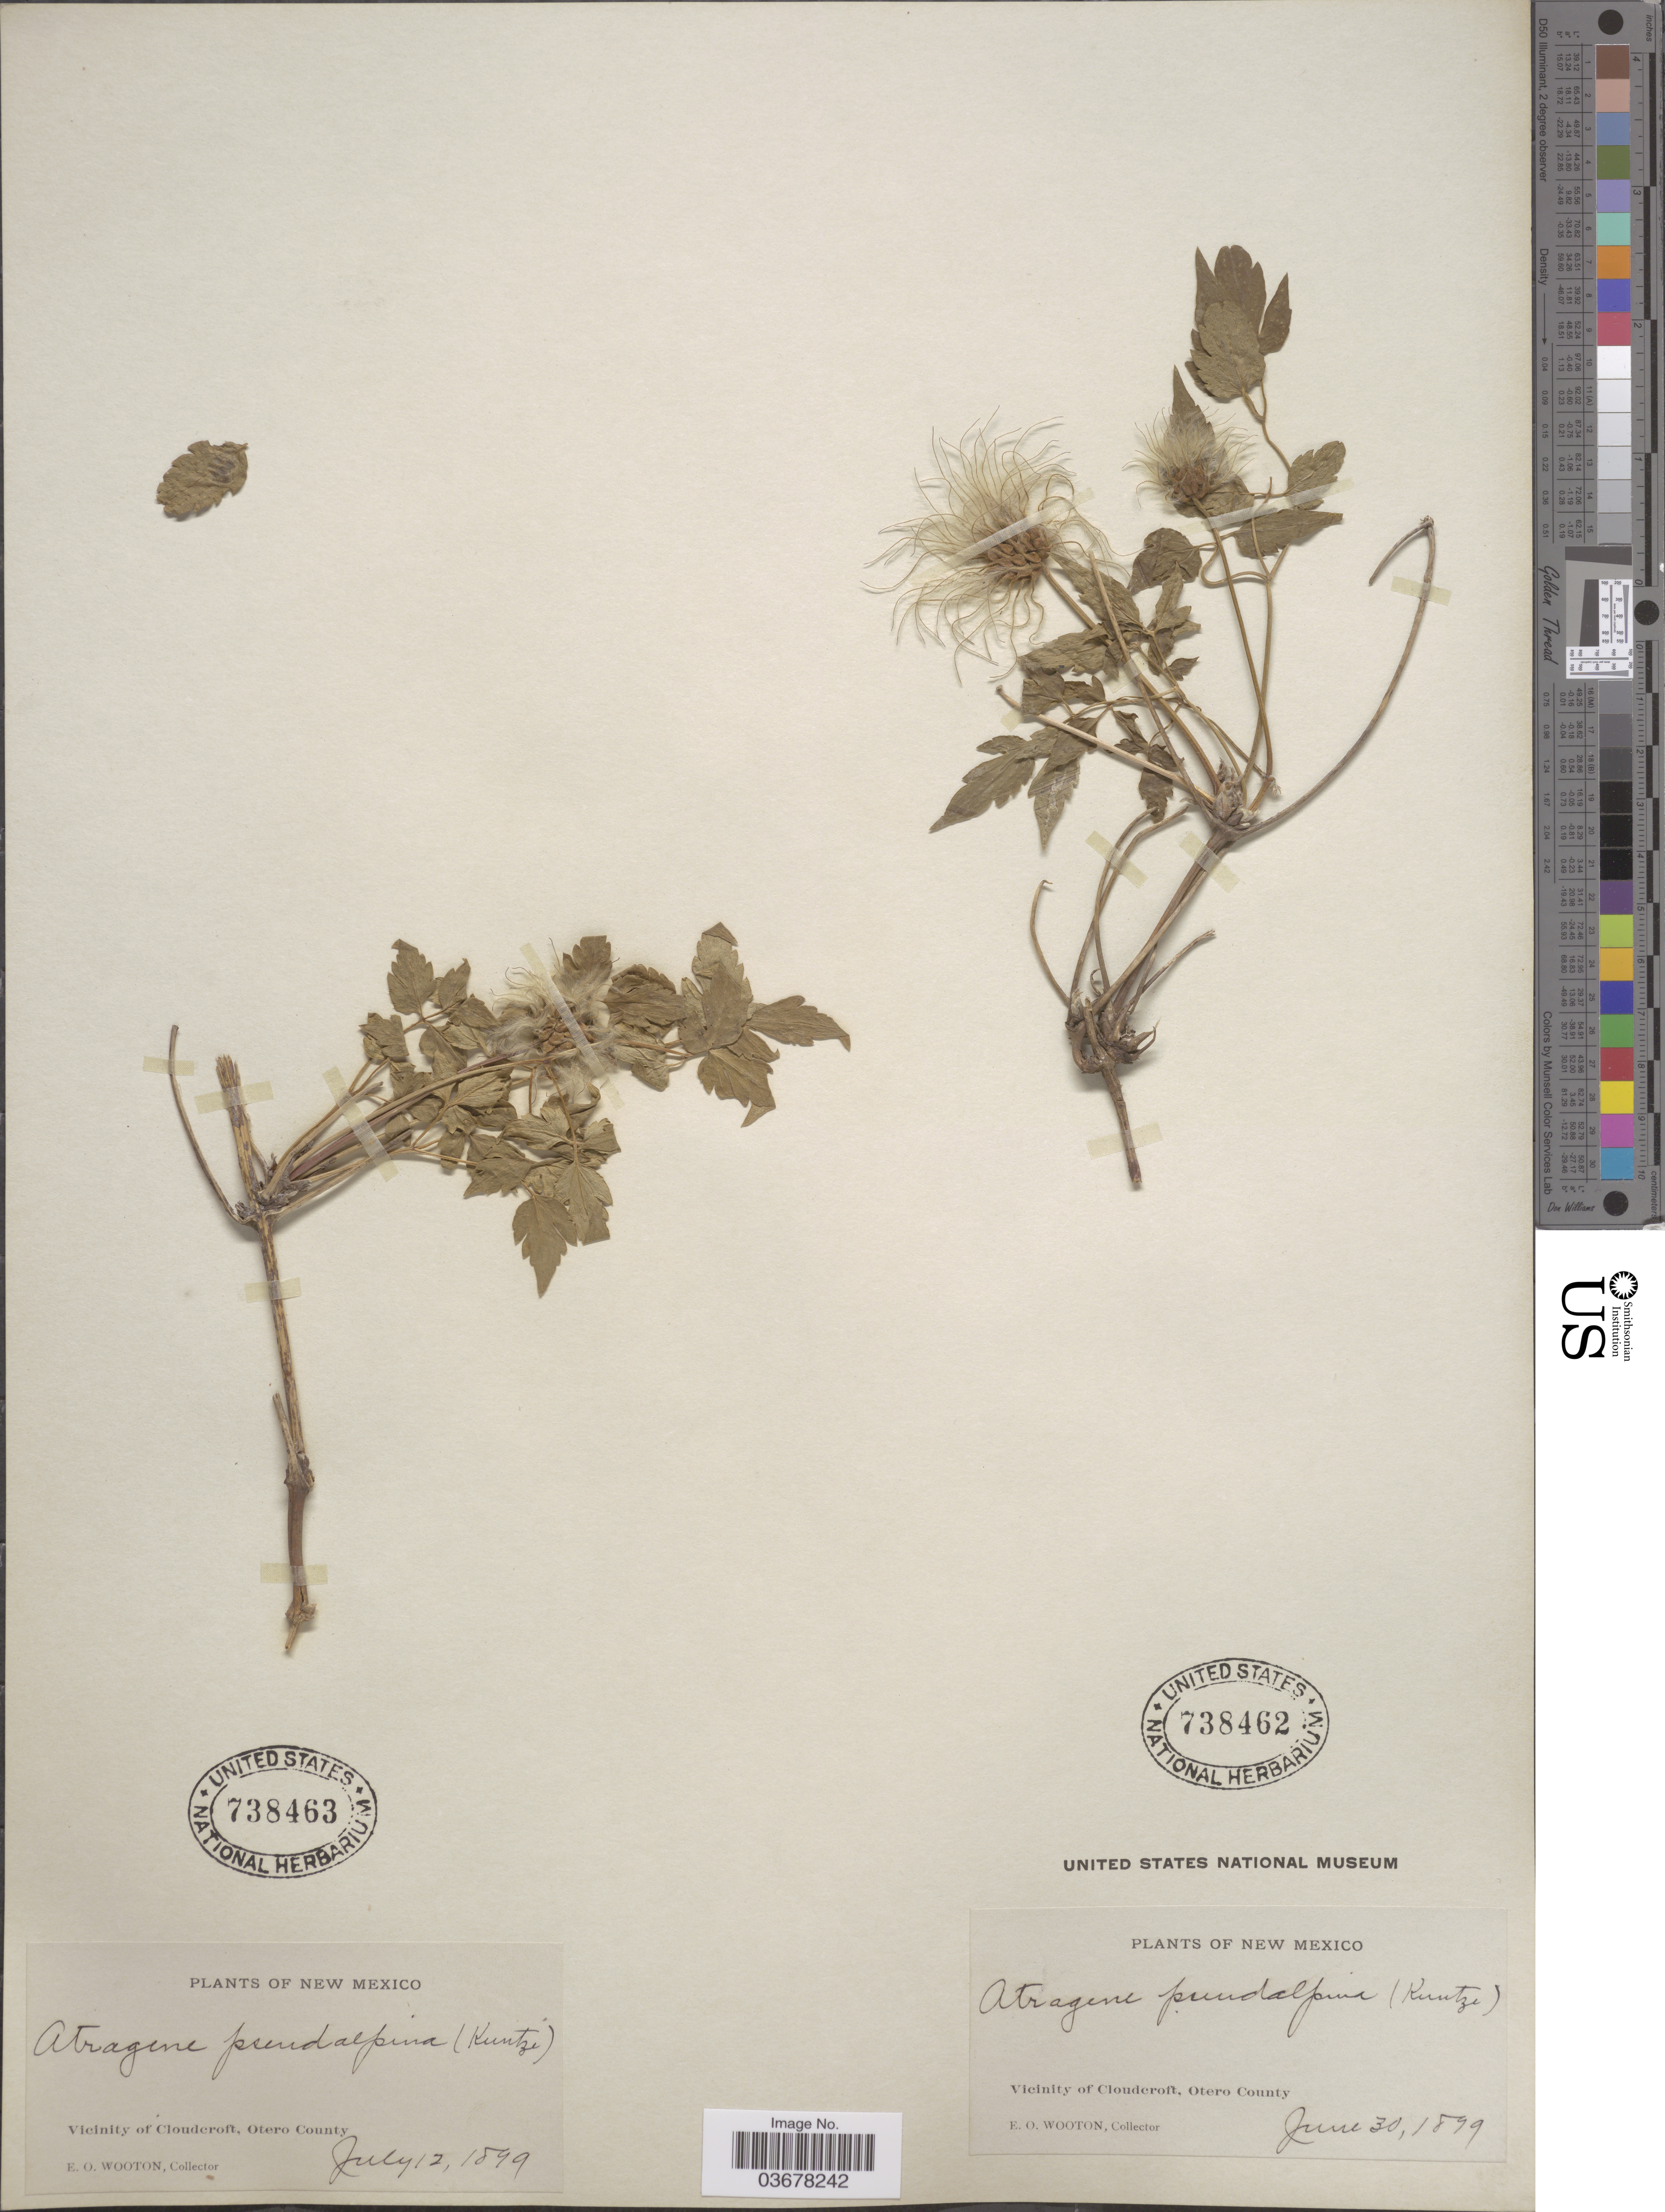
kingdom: Plantae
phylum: Tracheophyta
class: Magnoliopsida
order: Ranunculales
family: Ranunculaceae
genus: Clematis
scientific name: Clematis columbiana var. columbiana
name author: (Nutt.) Torr. & A. Gray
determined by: Strong, M. T., (US), Smithsonian Institution - National Museum of Natural History (UNITED STATES)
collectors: E. O. Wooton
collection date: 1899-06-30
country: United States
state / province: New Mexico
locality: Vicinity of Cloudcroft, Otero County.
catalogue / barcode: US 738462